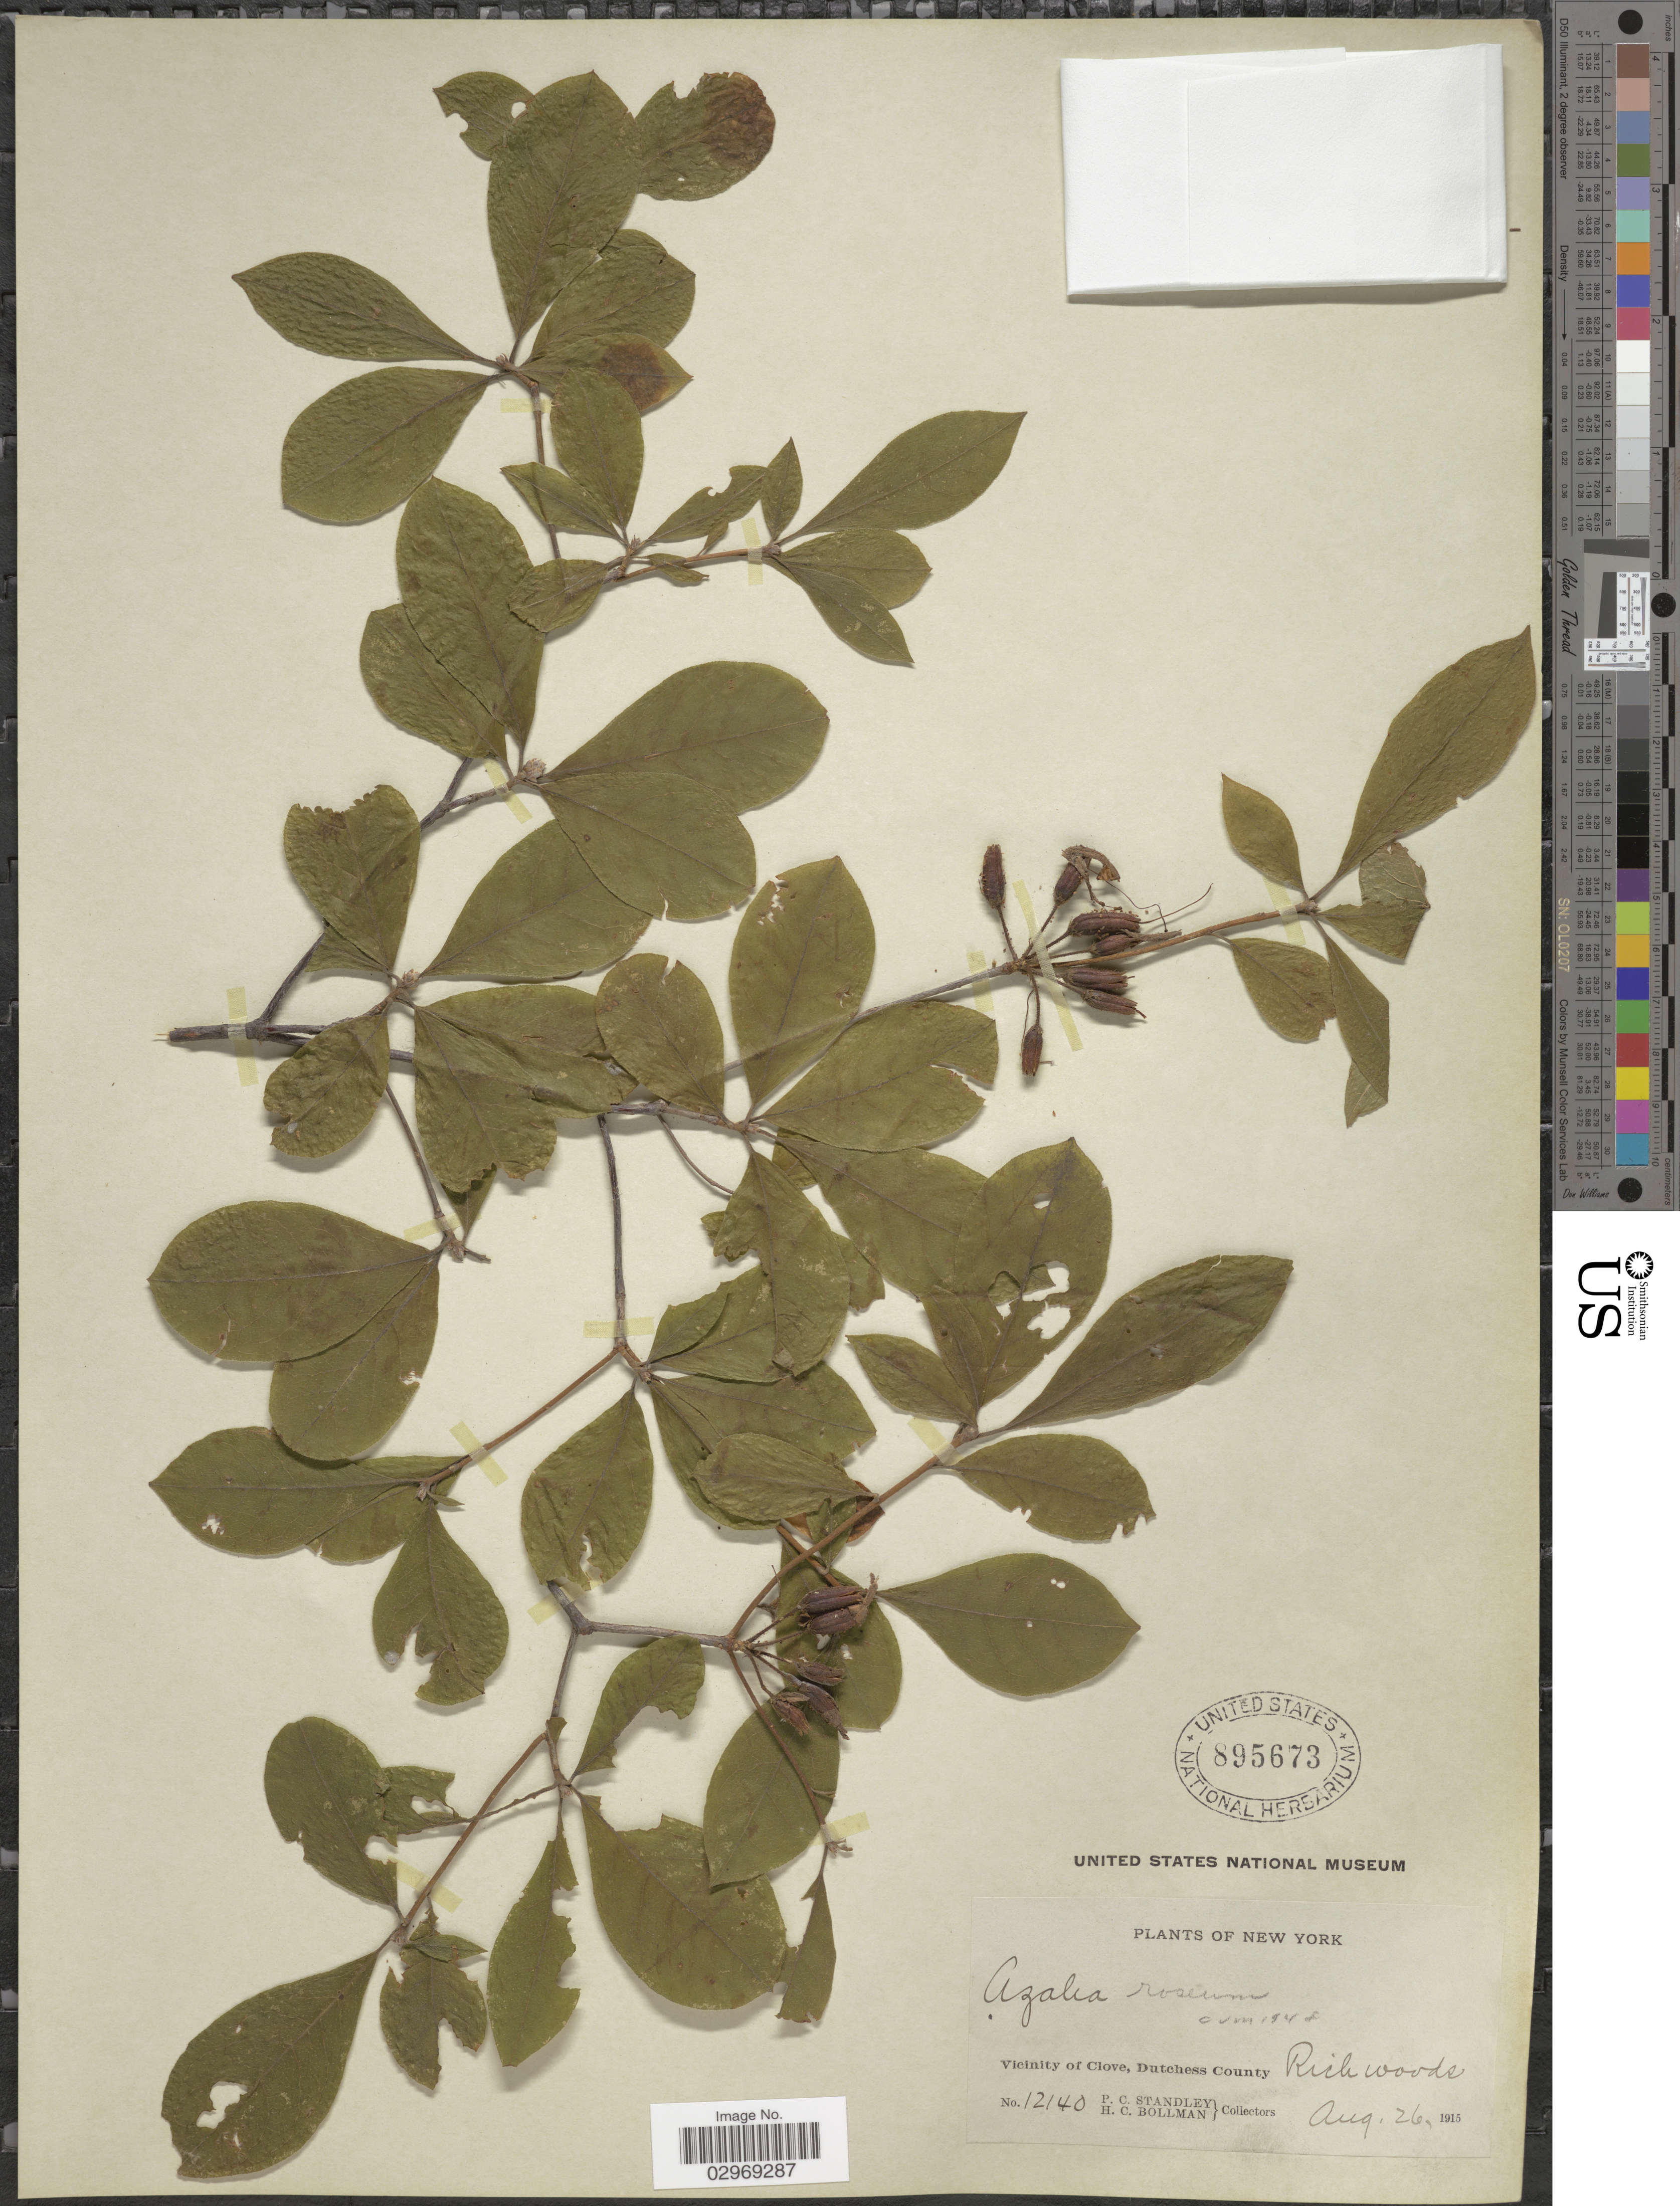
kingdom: Plantae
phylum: Tracheophyta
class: Magnoliopsida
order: Ericales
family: Ericaceae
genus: Rhododendron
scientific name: Rhododendron roseum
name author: (Loisel.) Rehder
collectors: P. C. Standley & H. C. Bollman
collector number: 12140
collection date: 1915-08-26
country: United States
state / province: New York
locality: Vicinity of Clove. Dutchess County.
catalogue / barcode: US 895673